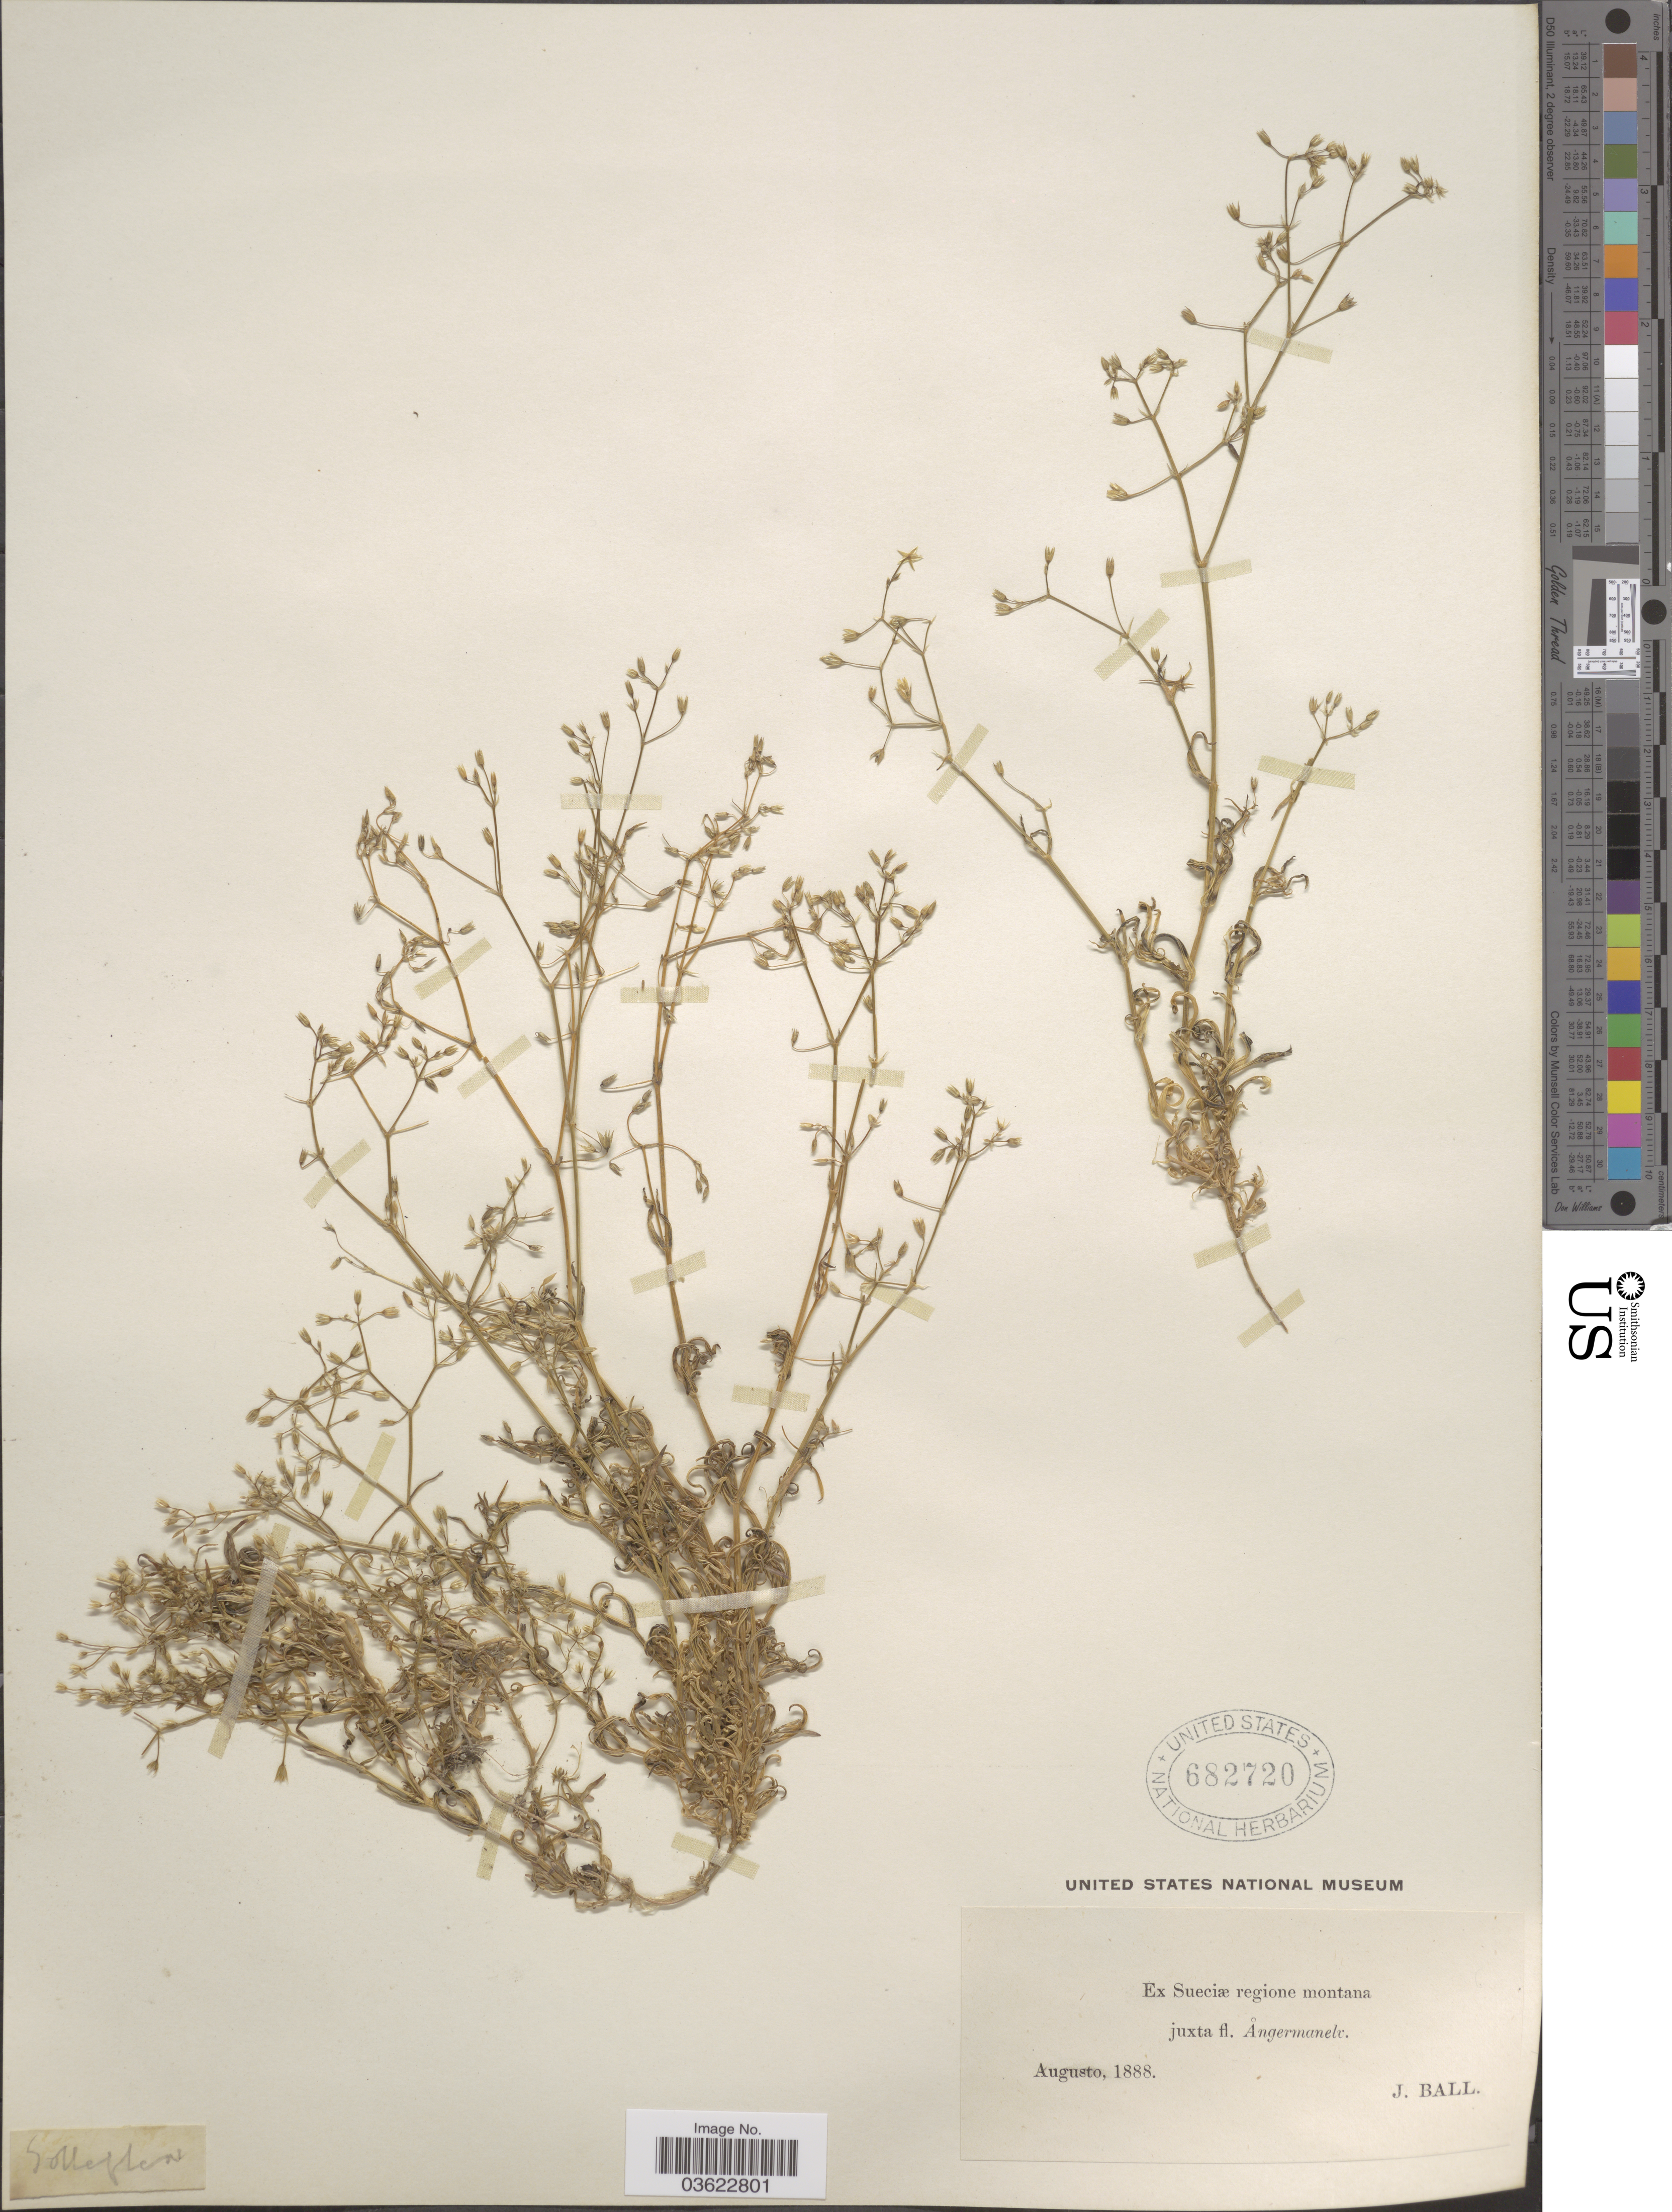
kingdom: Plantae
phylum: Tracheophyta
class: Magnoliopsida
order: Caryophyllales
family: Caryophyllaceae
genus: Arenaria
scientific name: Arenaria sp.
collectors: J. Ball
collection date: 1888-08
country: Sweden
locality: Ex Sueciæ regione montana juxta fl. Ångermanelv.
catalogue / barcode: US 682720